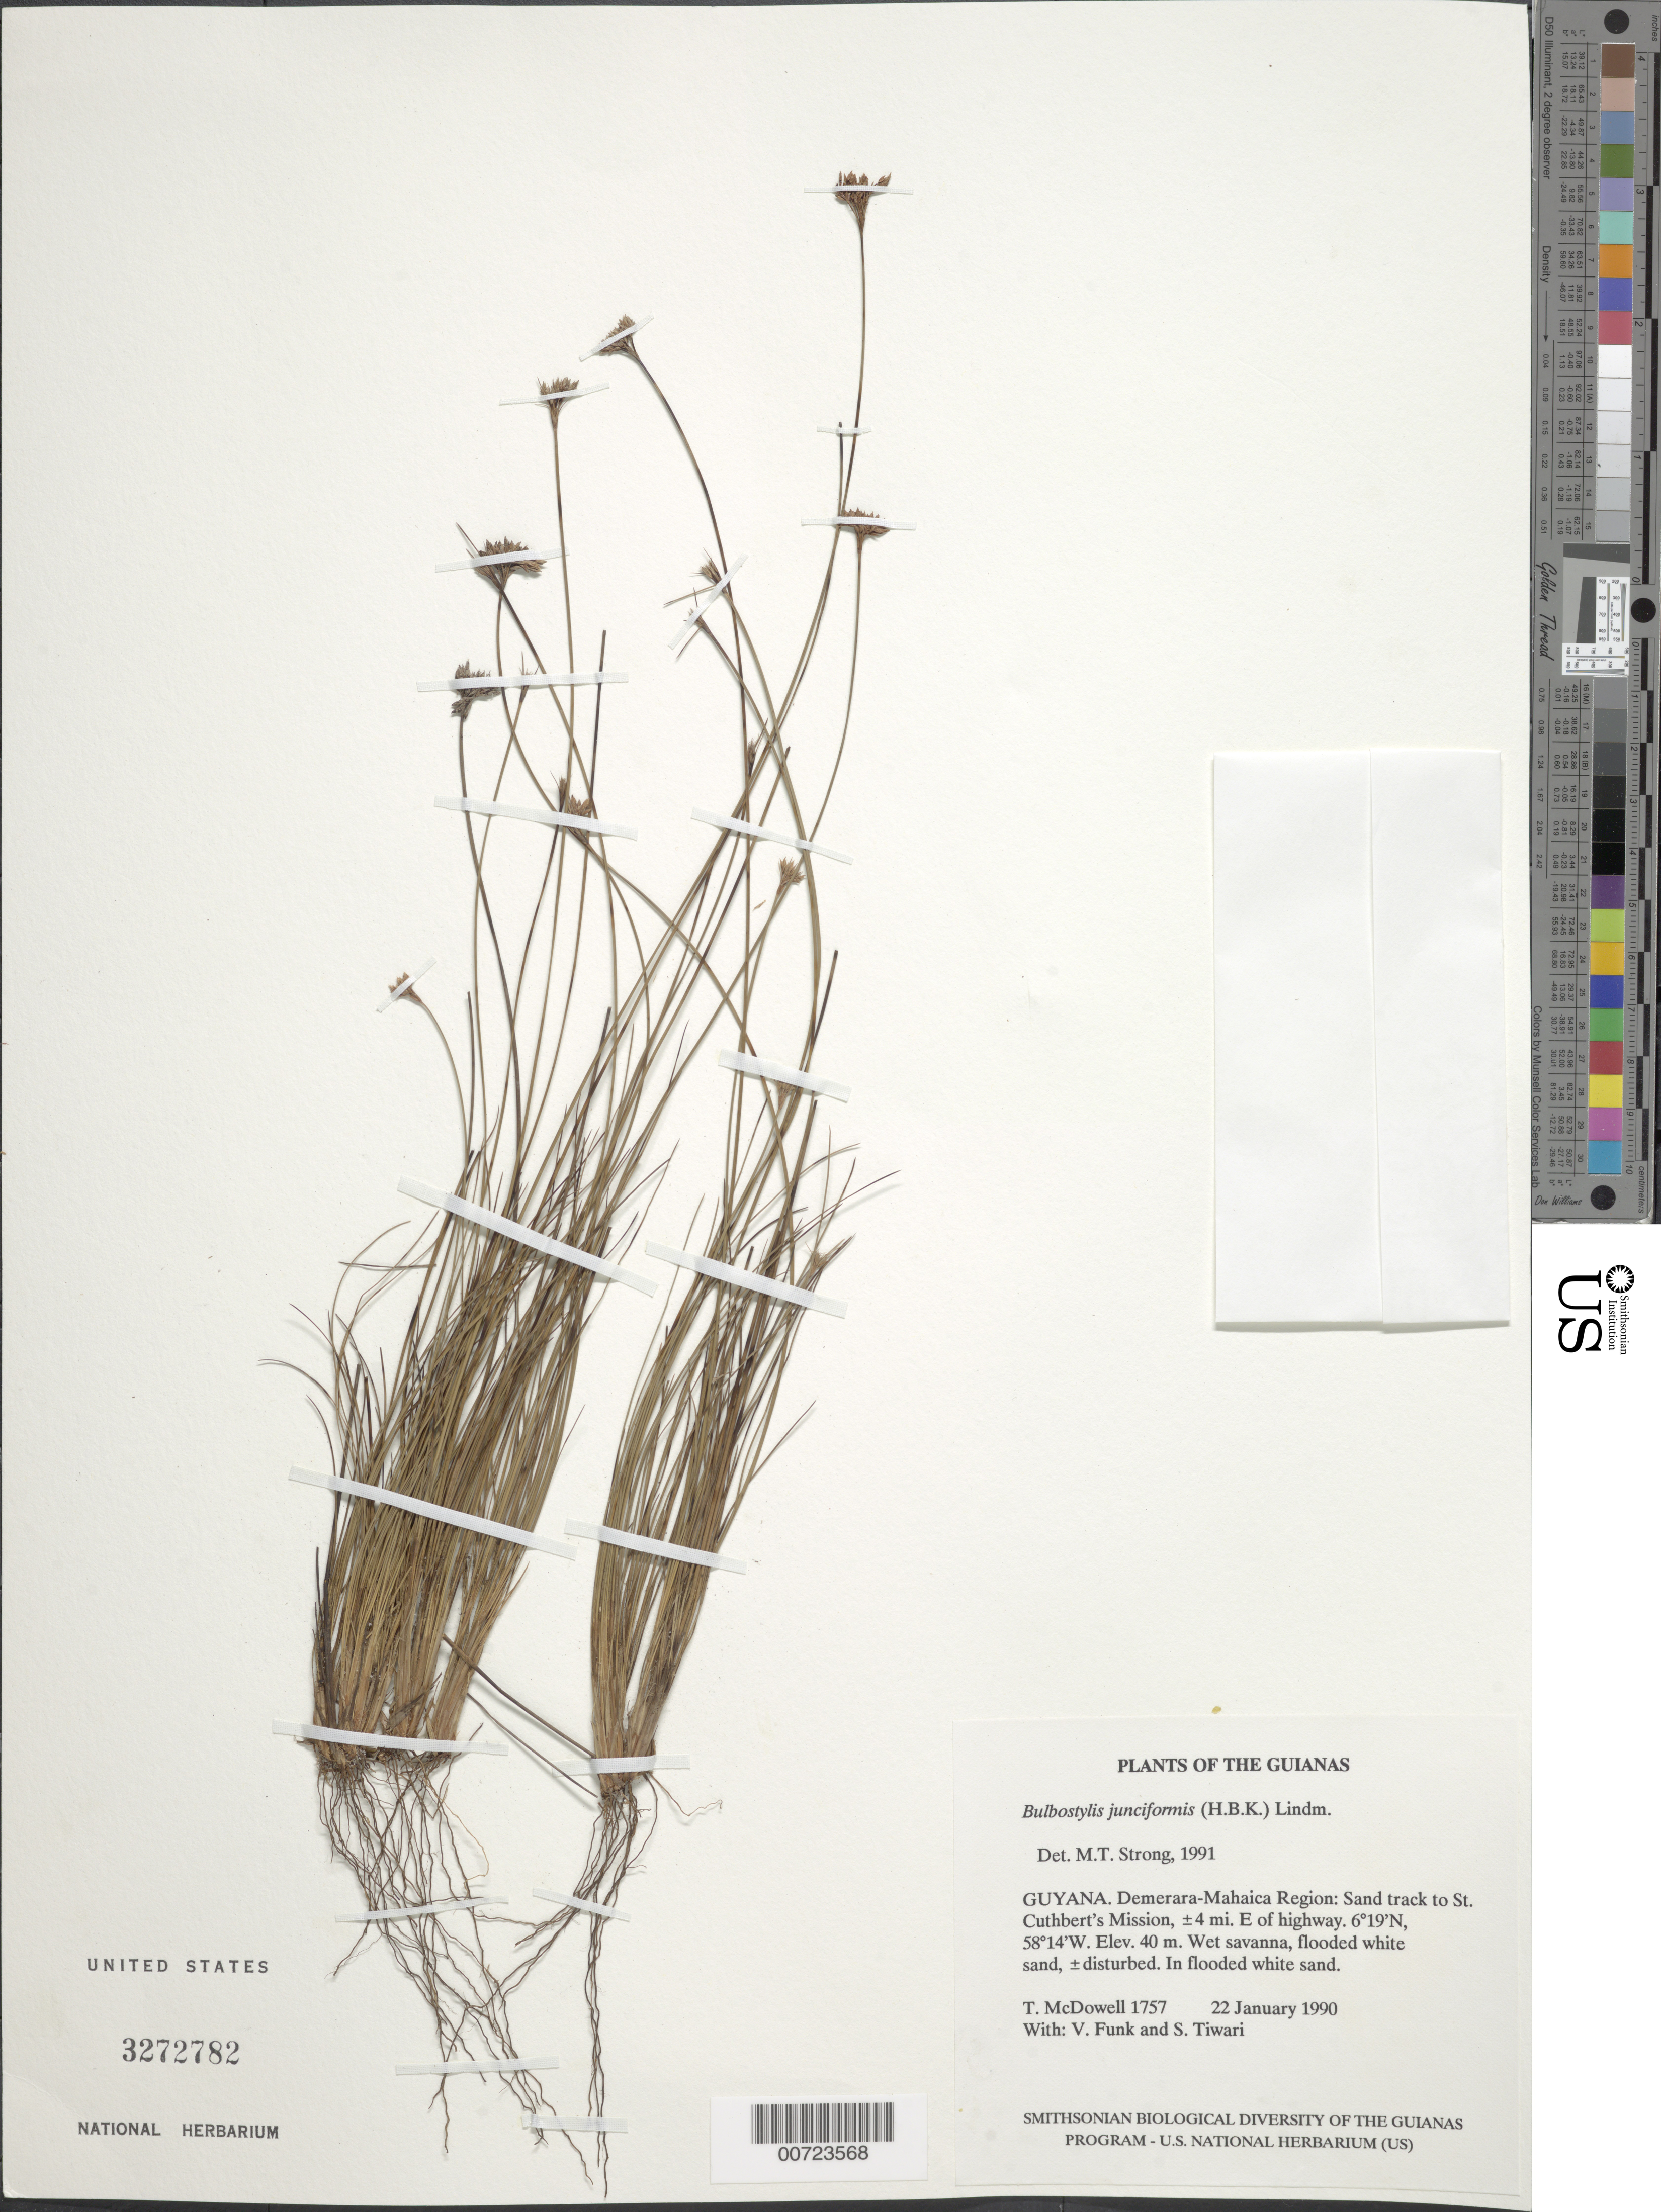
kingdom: Plantae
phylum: Tracheophyta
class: Liliopsida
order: Poales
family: Cyperaceae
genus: Bulbostylis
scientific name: Bulbostylis junciformis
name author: (Kunth) C.B. Clarke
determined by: Strong, M. T., (US), Smithsonian Institution - National Museum of Natural History (UNITED STATES)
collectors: T. McDowell, V. Funk & S. Tiwari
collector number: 1757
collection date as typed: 22 January 1990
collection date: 1990-01-22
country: Guyana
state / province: Demerara-Mahaica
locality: Sand track to St. Cuthbert's Mission, ±4 miles East of highway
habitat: Wet savanna, flooded white sand, ±disturbed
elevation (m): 40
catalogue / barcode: US 3272782